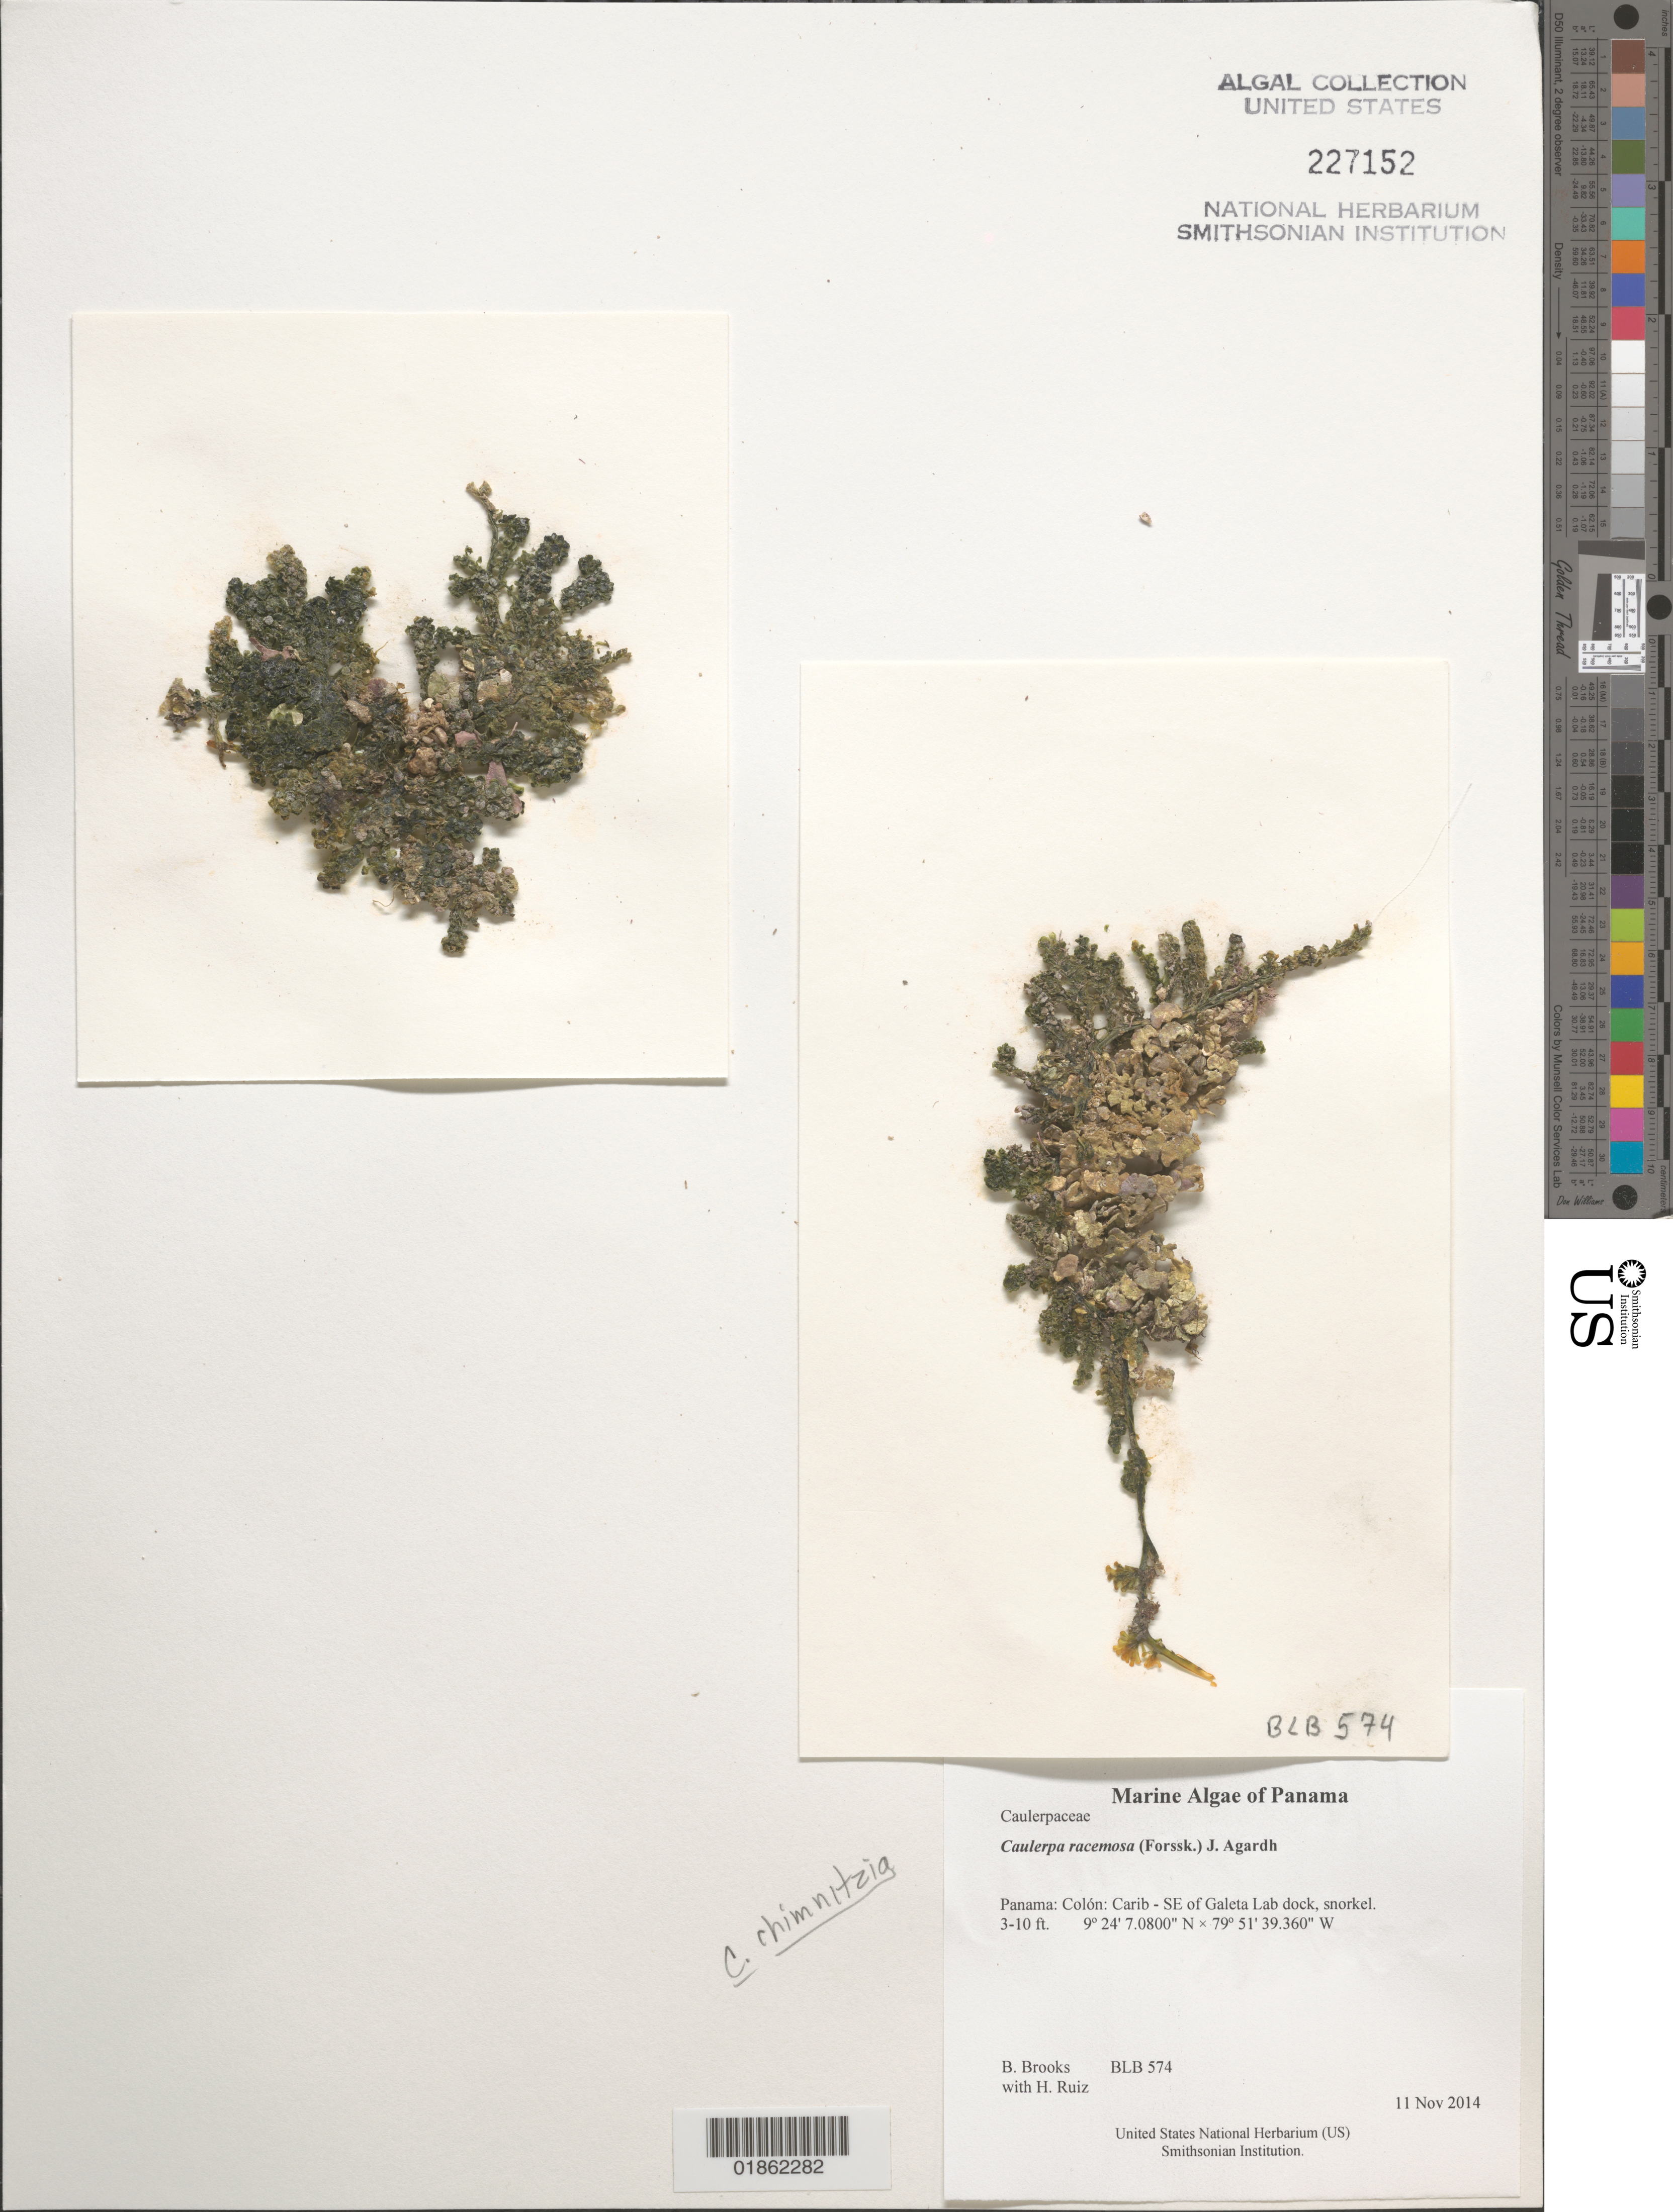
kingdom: Plantae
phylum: Chlorophyta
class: Ulvophyceae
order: Bryopsidales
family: Caulerpaceae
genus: Caulerpa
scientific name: Caulerpa chemnitzia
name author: (Esper) J.V.Lamouroux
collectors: B. Brooks & H. Ruiz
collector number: BLB 574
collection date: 2014-11-11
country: Panama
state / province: Colón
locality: Carib - SE of Galeta Lab dock, snorkel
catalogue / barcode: US 227152